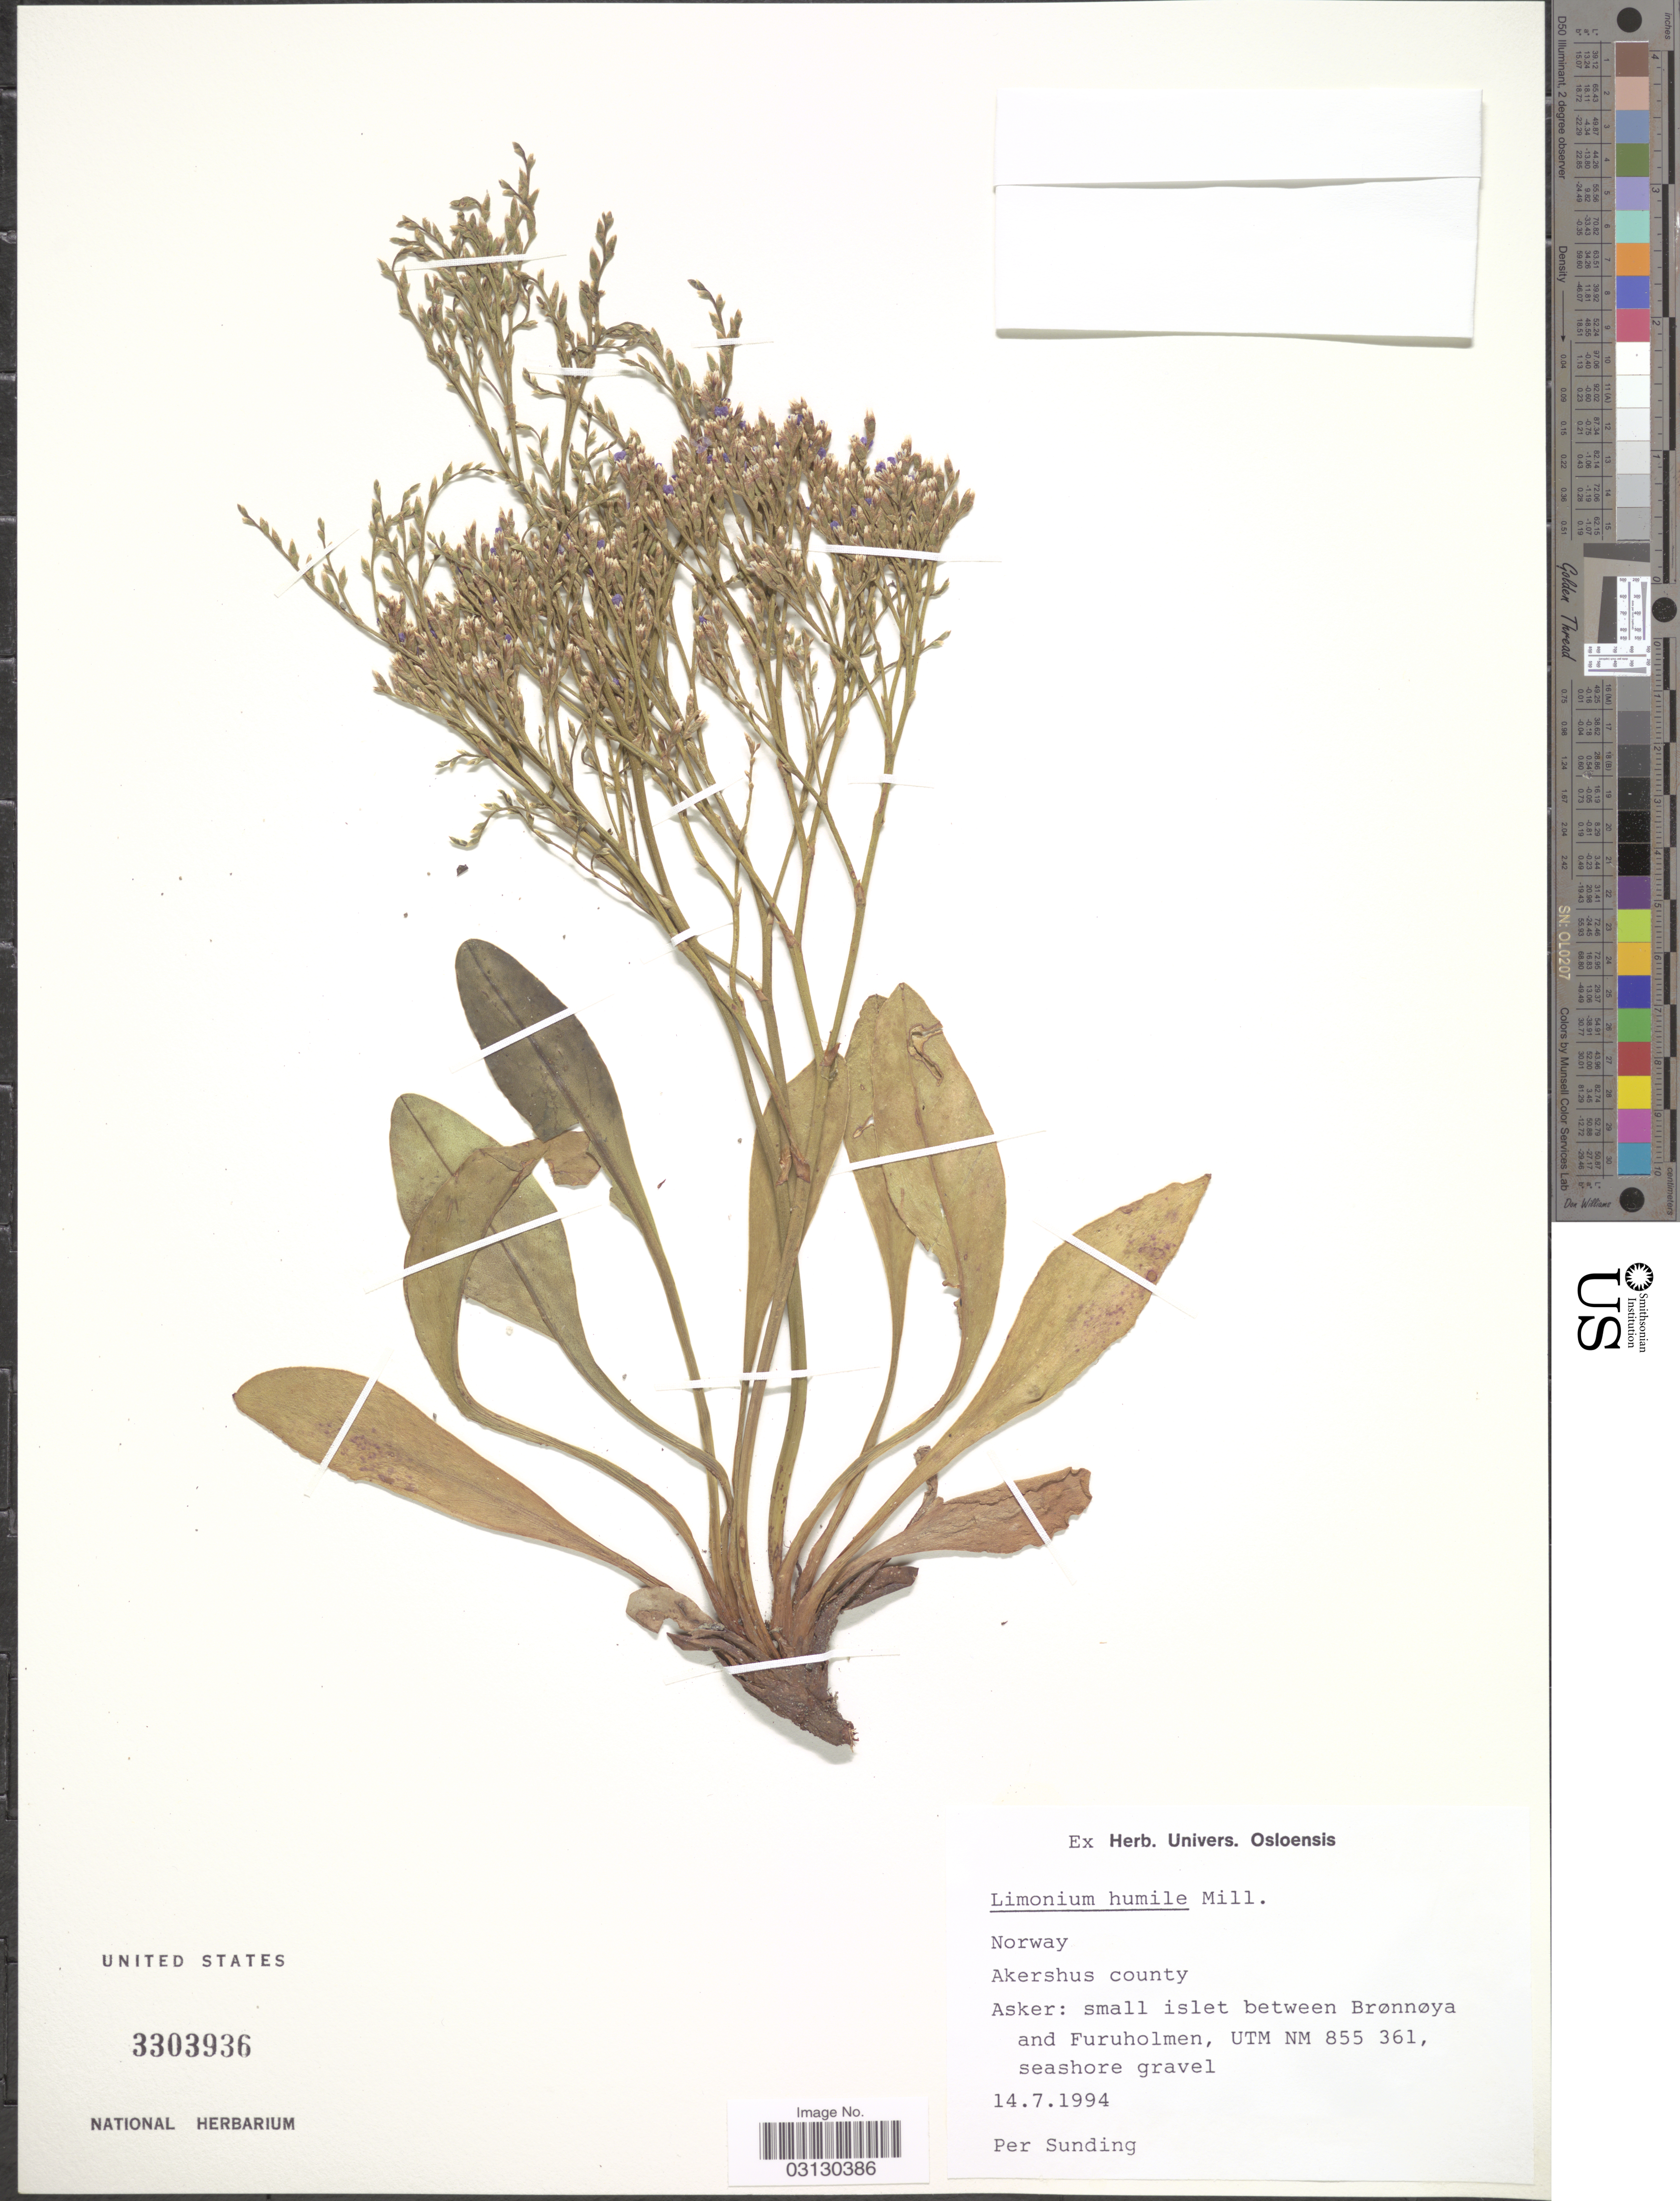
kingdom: Plantae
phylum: Tracheophyta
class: Magnoliopsida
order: Caryophyllales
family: Plumbaginaceae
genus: Limonium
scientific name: Limonium humile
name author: Mill.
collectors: P. O. Sunding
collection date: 1994-07-14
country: Norway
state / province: Akershus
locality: Akershus County, Asker: small islet between Brønnøya and Furuholmen, UTM NM 855 361.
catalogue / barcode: US 3303936